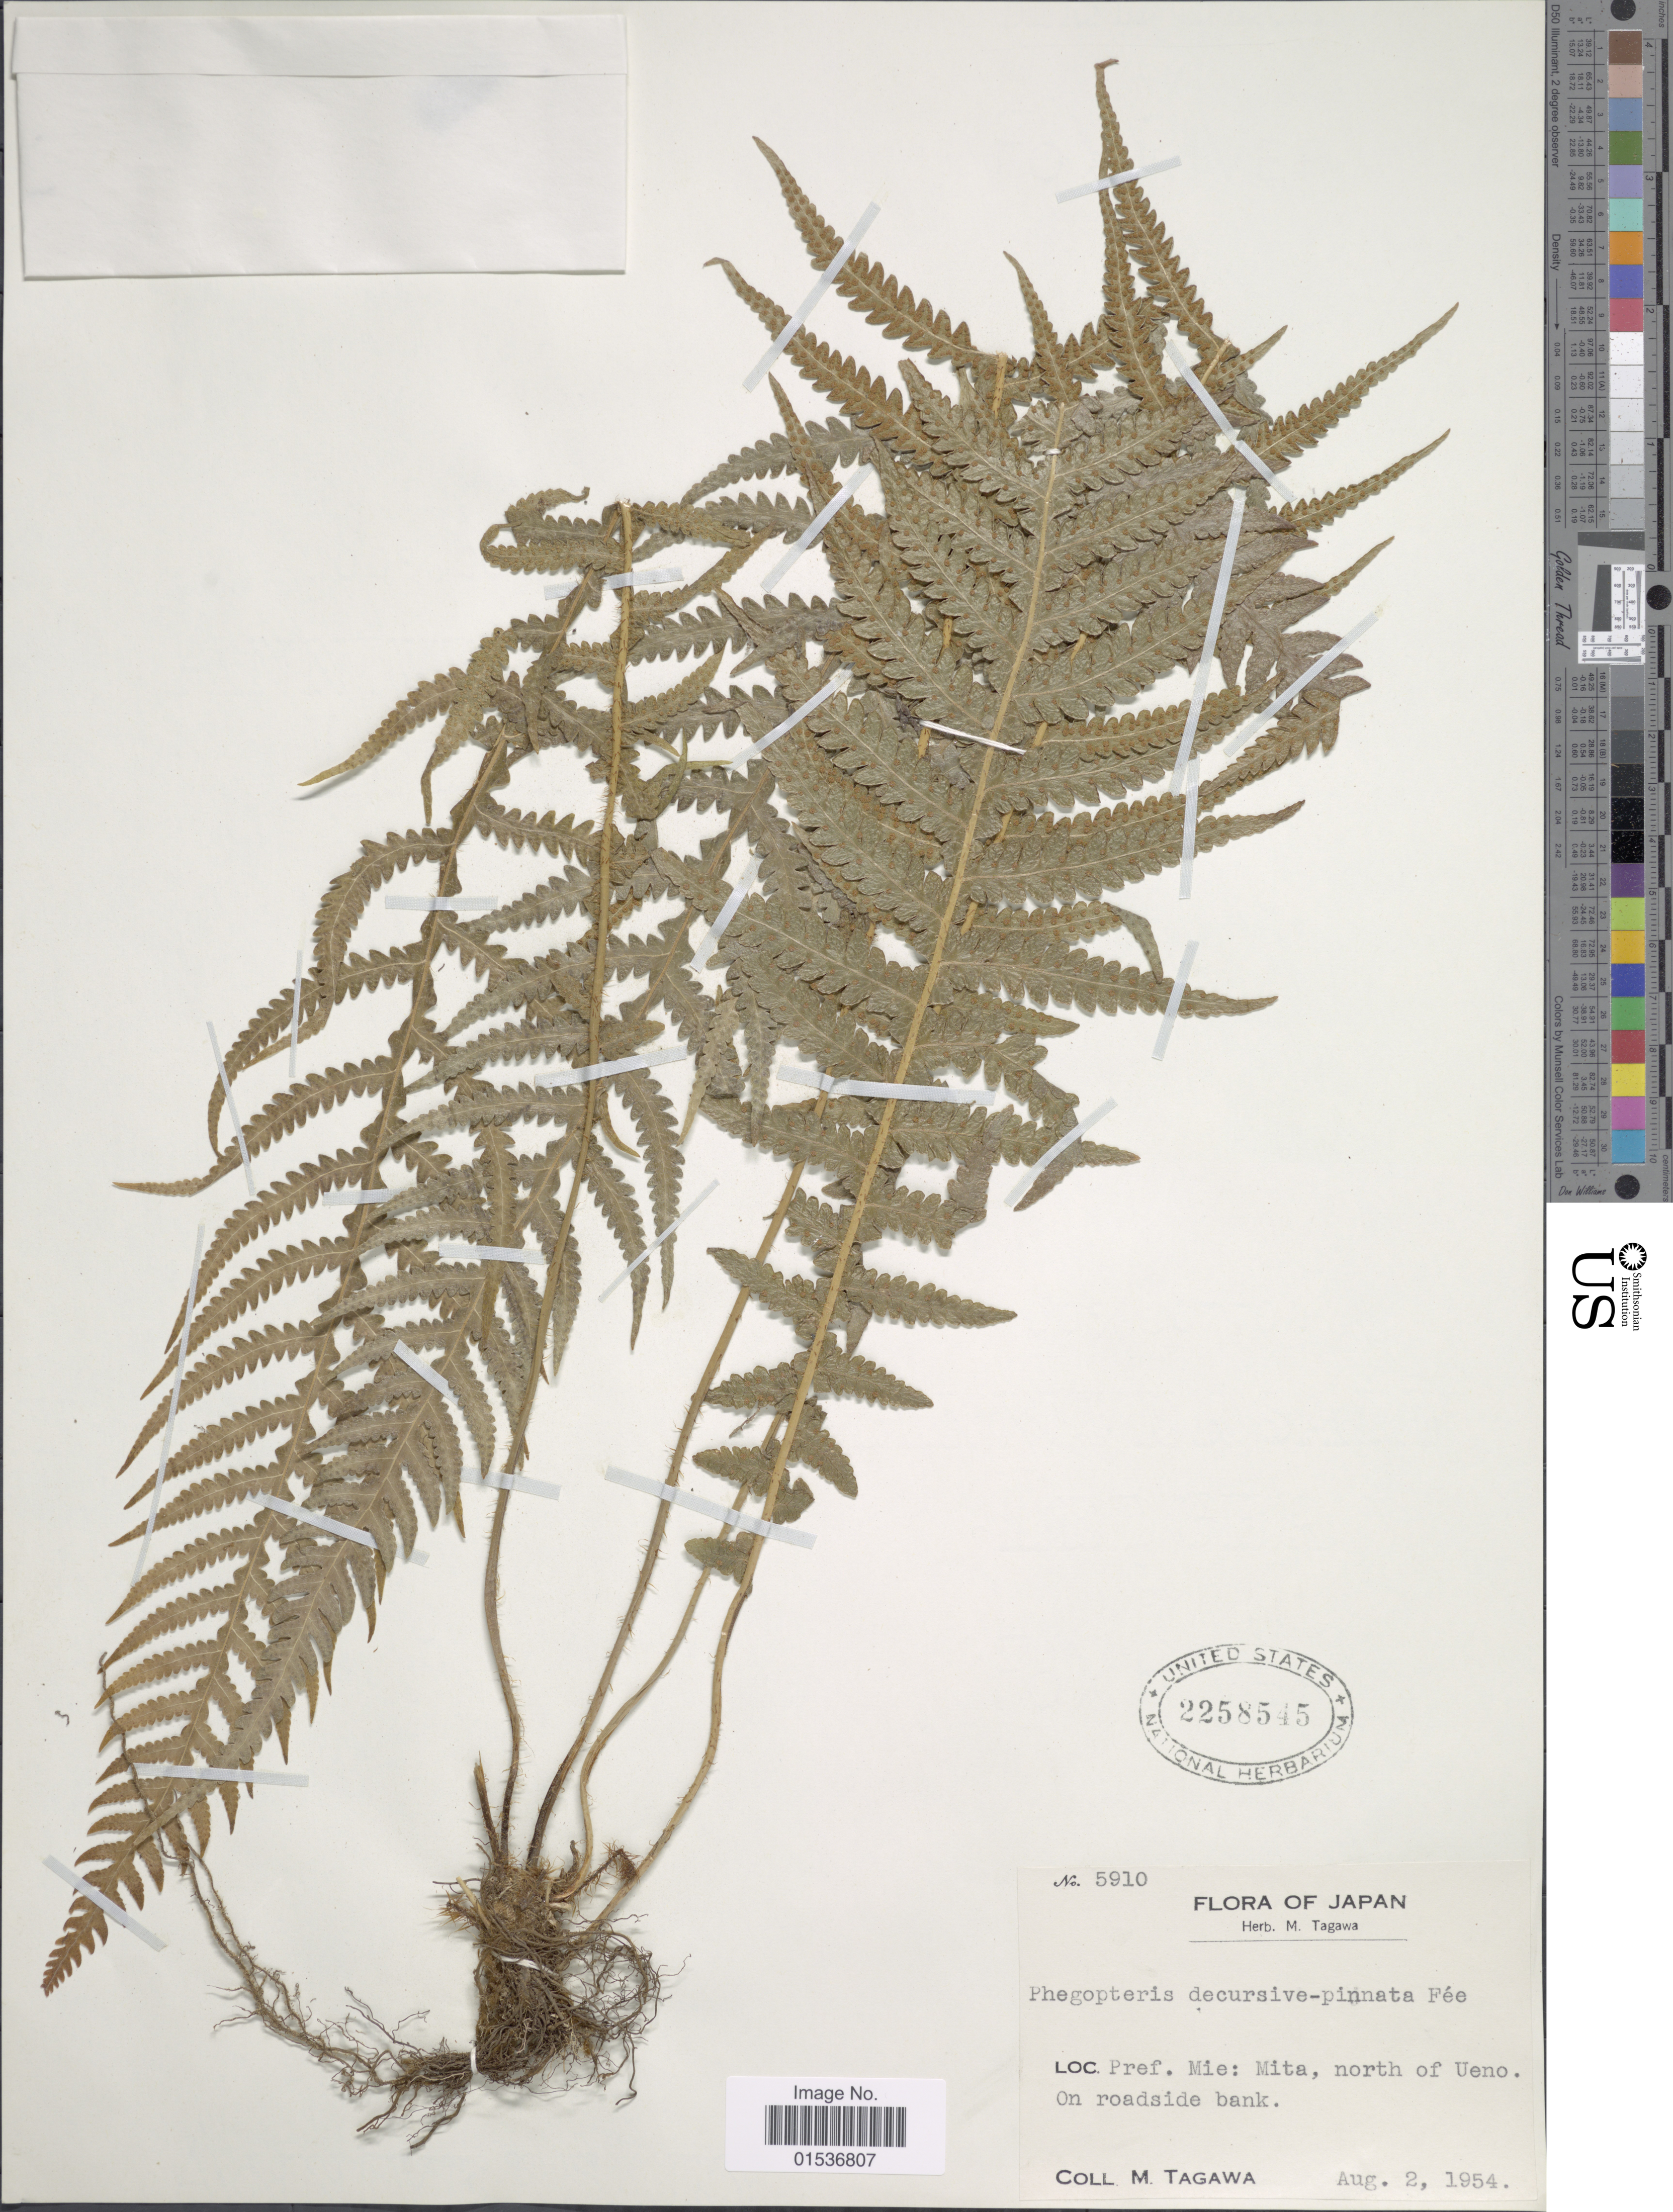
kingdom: Plantae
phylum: Tracheophyta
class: Polypodiopsida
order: Polypodiales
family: Thelypteridaceae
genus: Phegopteris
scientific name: Phegopteris decursivepinnata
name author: (H.C. Hall) Fée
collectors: M. Tagawa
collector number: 5910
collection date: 1954-08-02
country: Japan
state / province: Mie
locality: Japan, Pref. Mie: Mita, north of Ueno.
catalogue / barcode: US 2258545